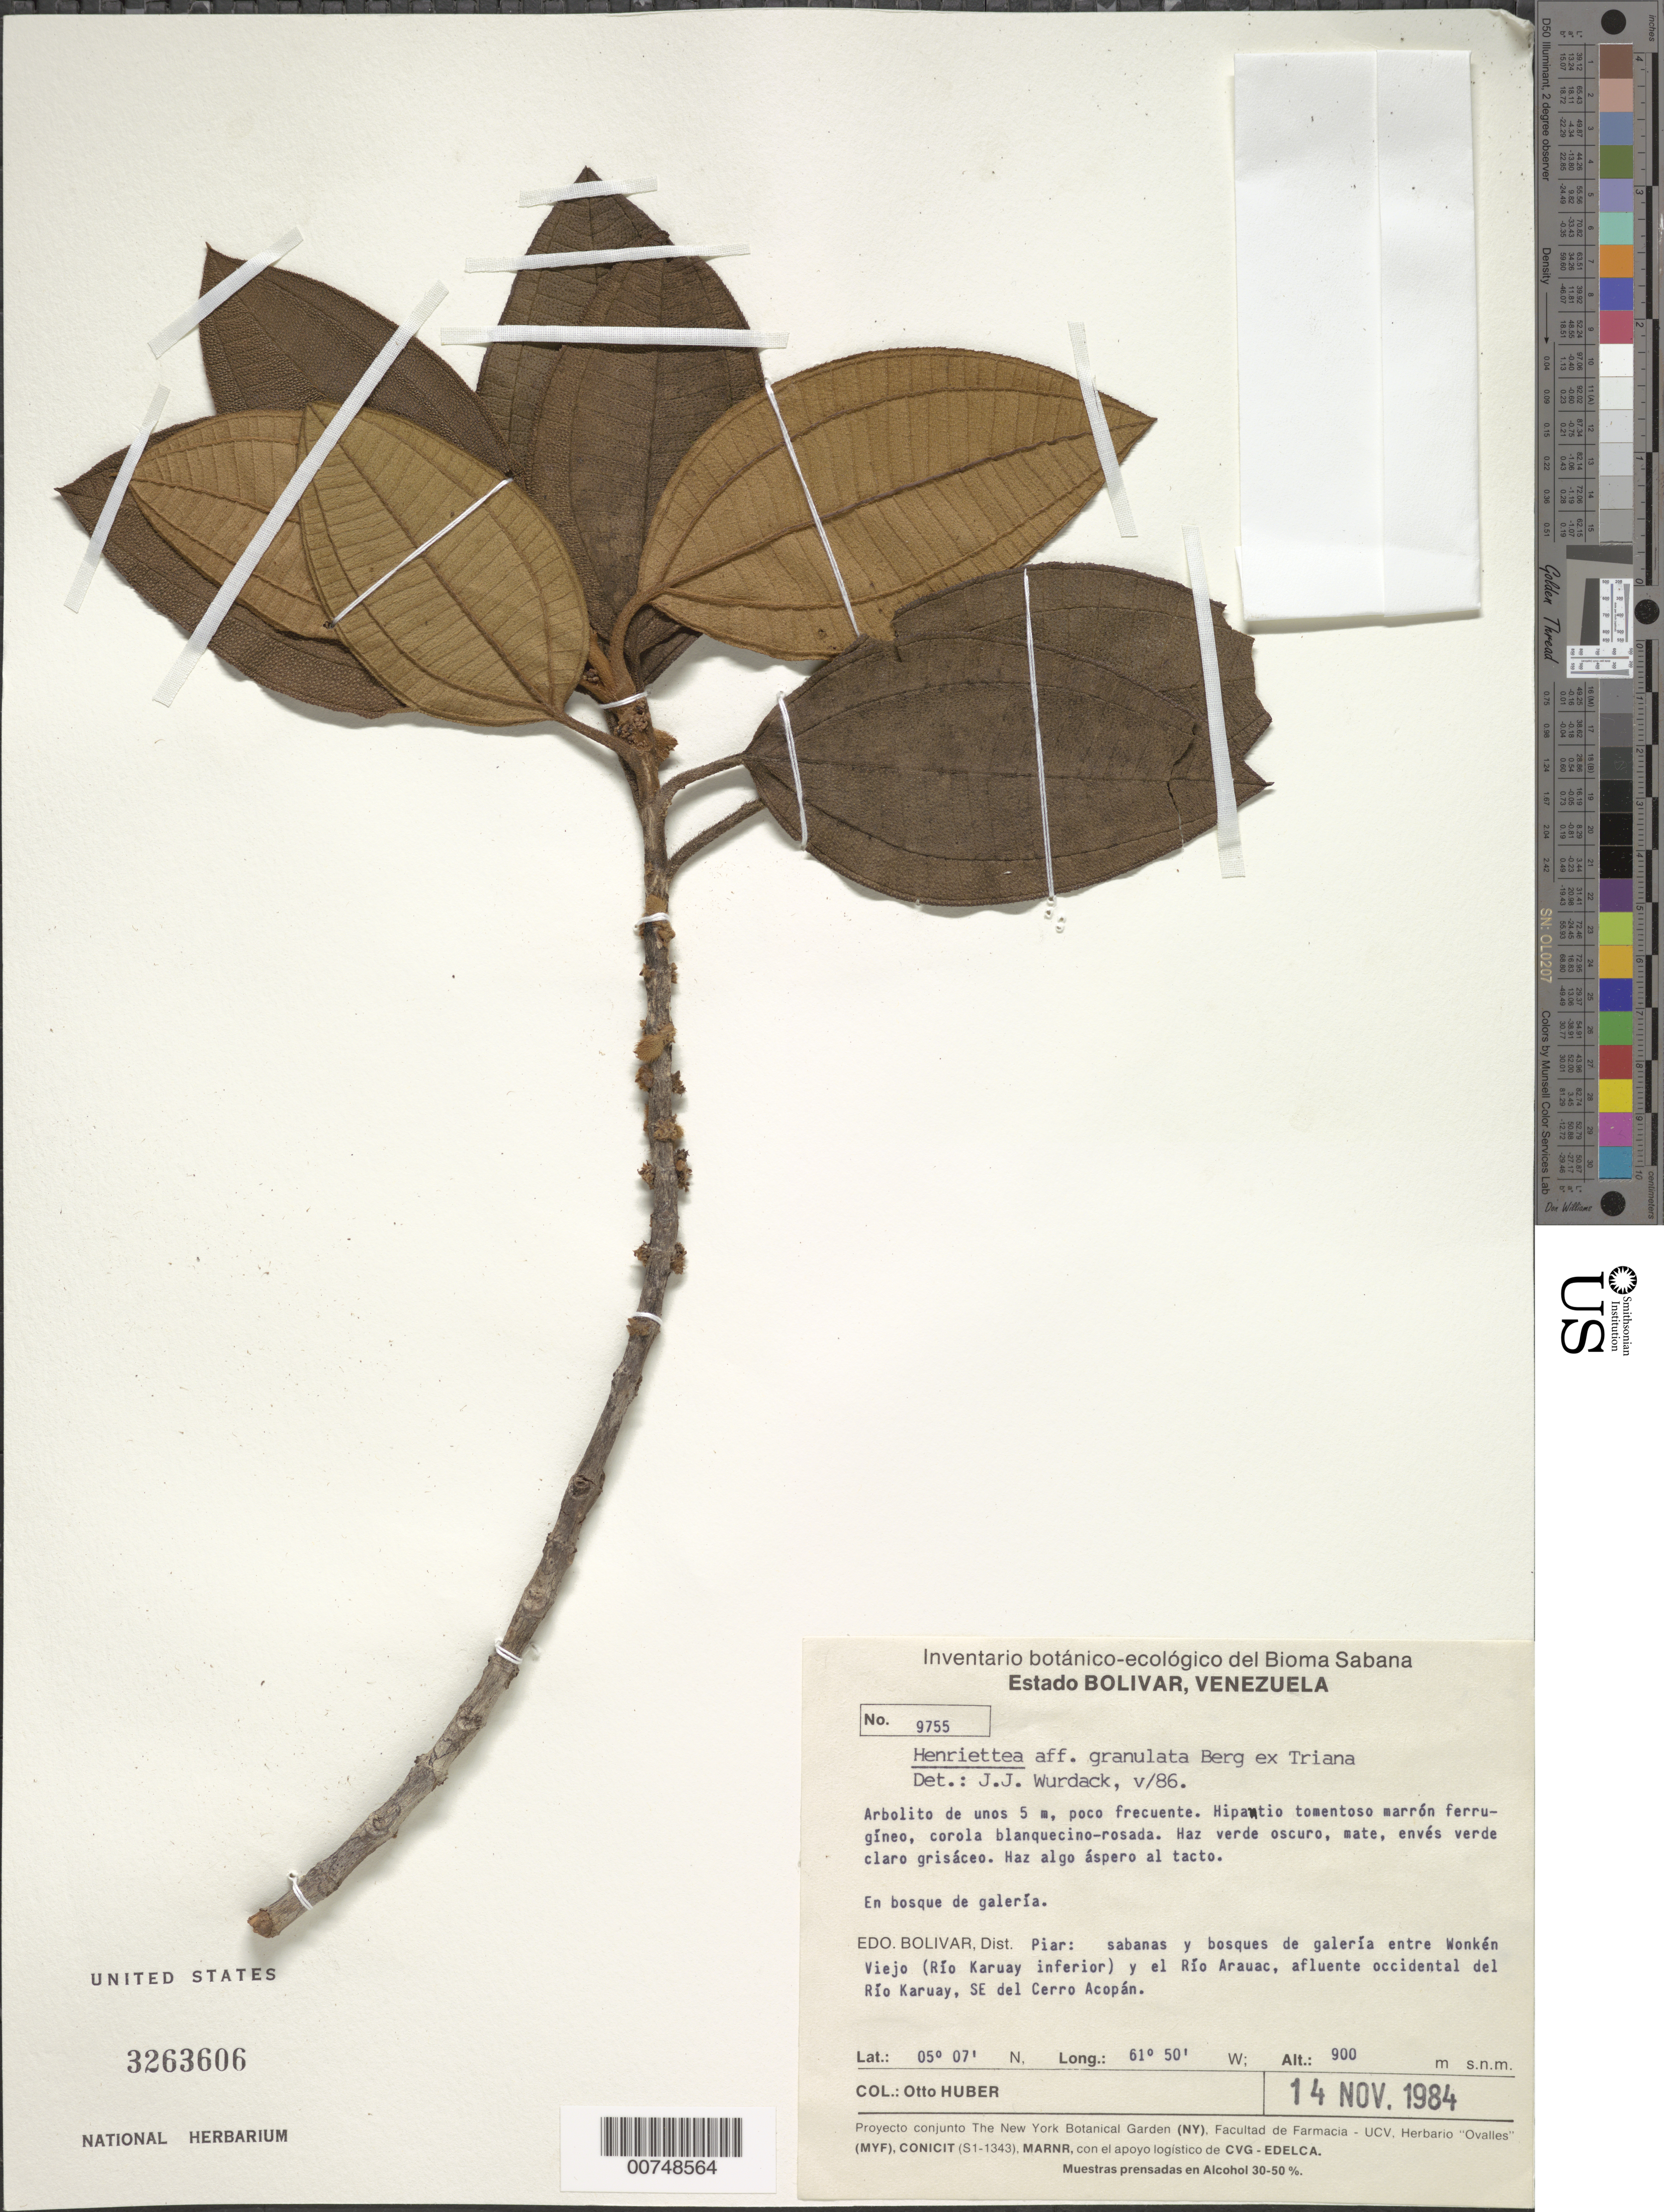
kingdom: Plantae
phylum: Tracheophyta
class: Magnoliopsida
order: Myrtales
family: Melastomataceae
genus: Henriettea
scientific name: Henriettea granulata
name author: Berg ex Triana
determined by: Wurdack, John J., (US), US (UNITED STATES)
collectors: O. Huber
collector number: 9755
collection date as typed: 14-Nov-84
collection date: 1984-11-14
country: Venezuela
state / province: Bolívar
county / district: Piar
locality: Wonken Veijo (Río Karuay inferíor) to Río Arauac, flowing west from Río Karuay, SE of Cerro Acopán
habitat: Gallery forest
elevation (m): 900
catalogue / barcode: US 3262606